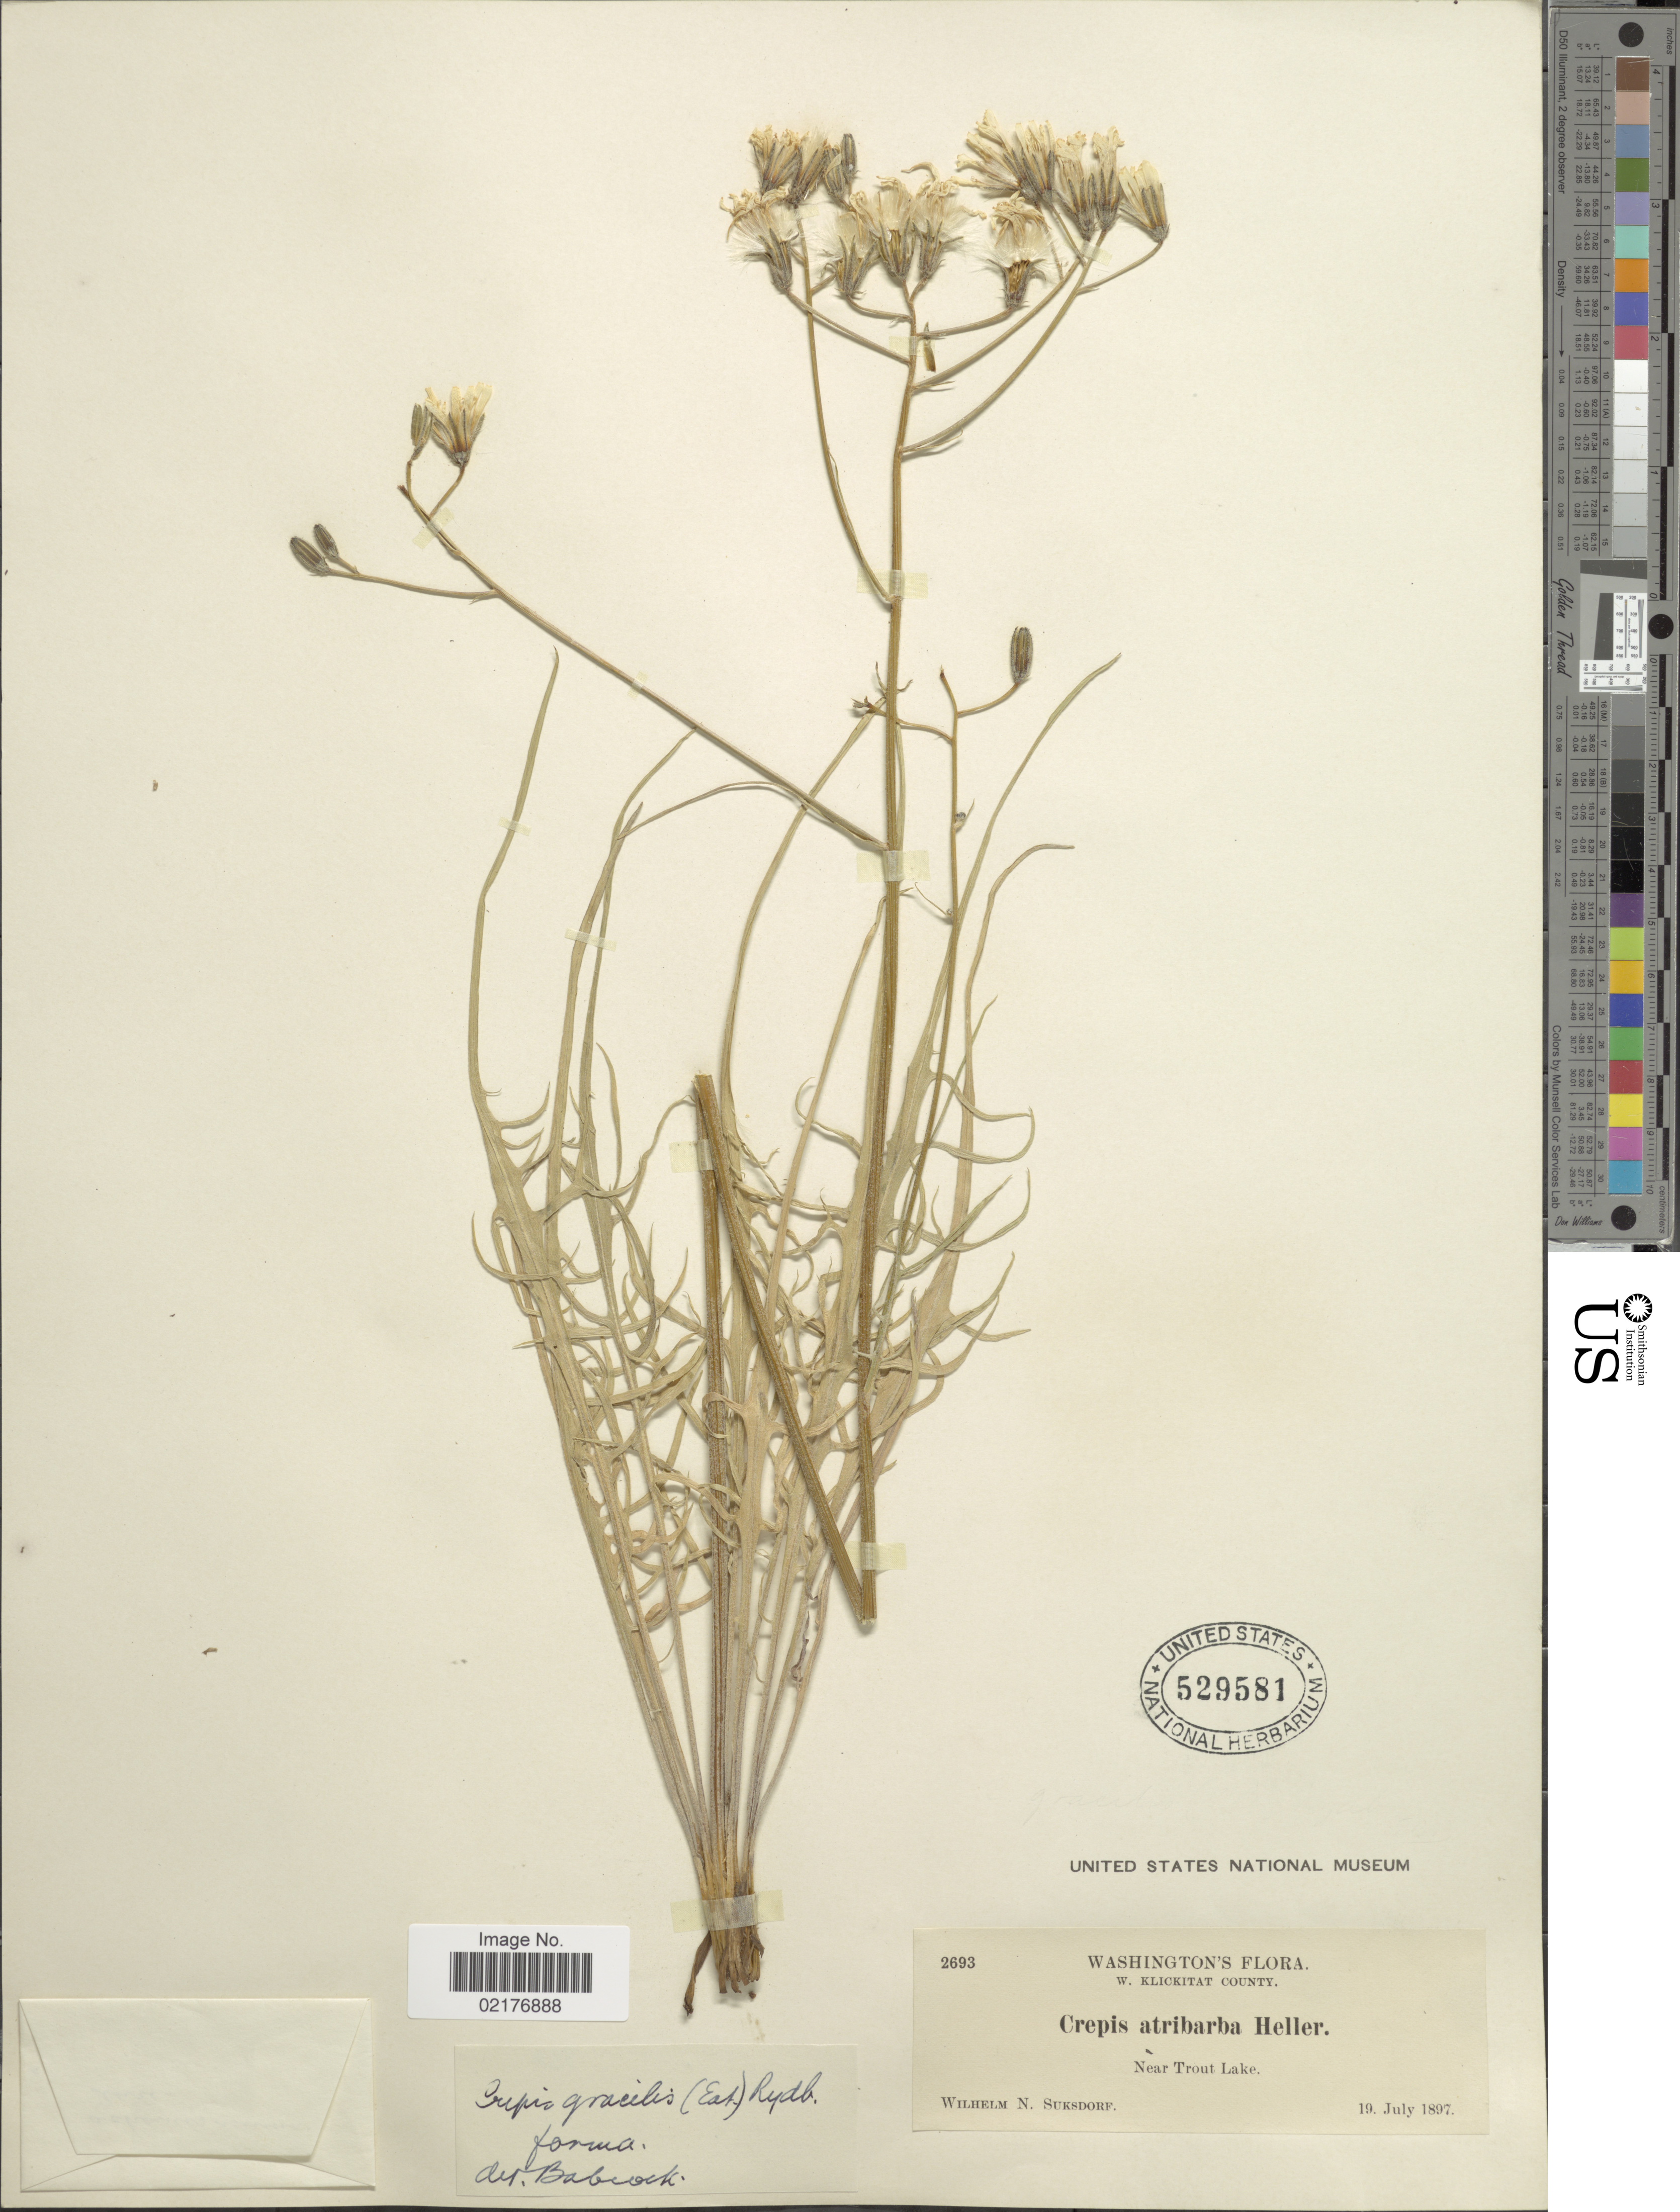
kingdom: Plantae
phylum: Tracheophyta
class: Magnoliopsida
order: Asterales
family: Asteraceae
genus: Crepis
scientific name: Crepis atribarba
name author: A. Heller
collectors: W. N. Suksdorf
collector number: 2693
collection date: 1897-07-19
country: United States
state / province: Washington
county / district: Klickitat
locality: W. Klickitat County, Near Trout Lake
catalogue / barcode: US 529581